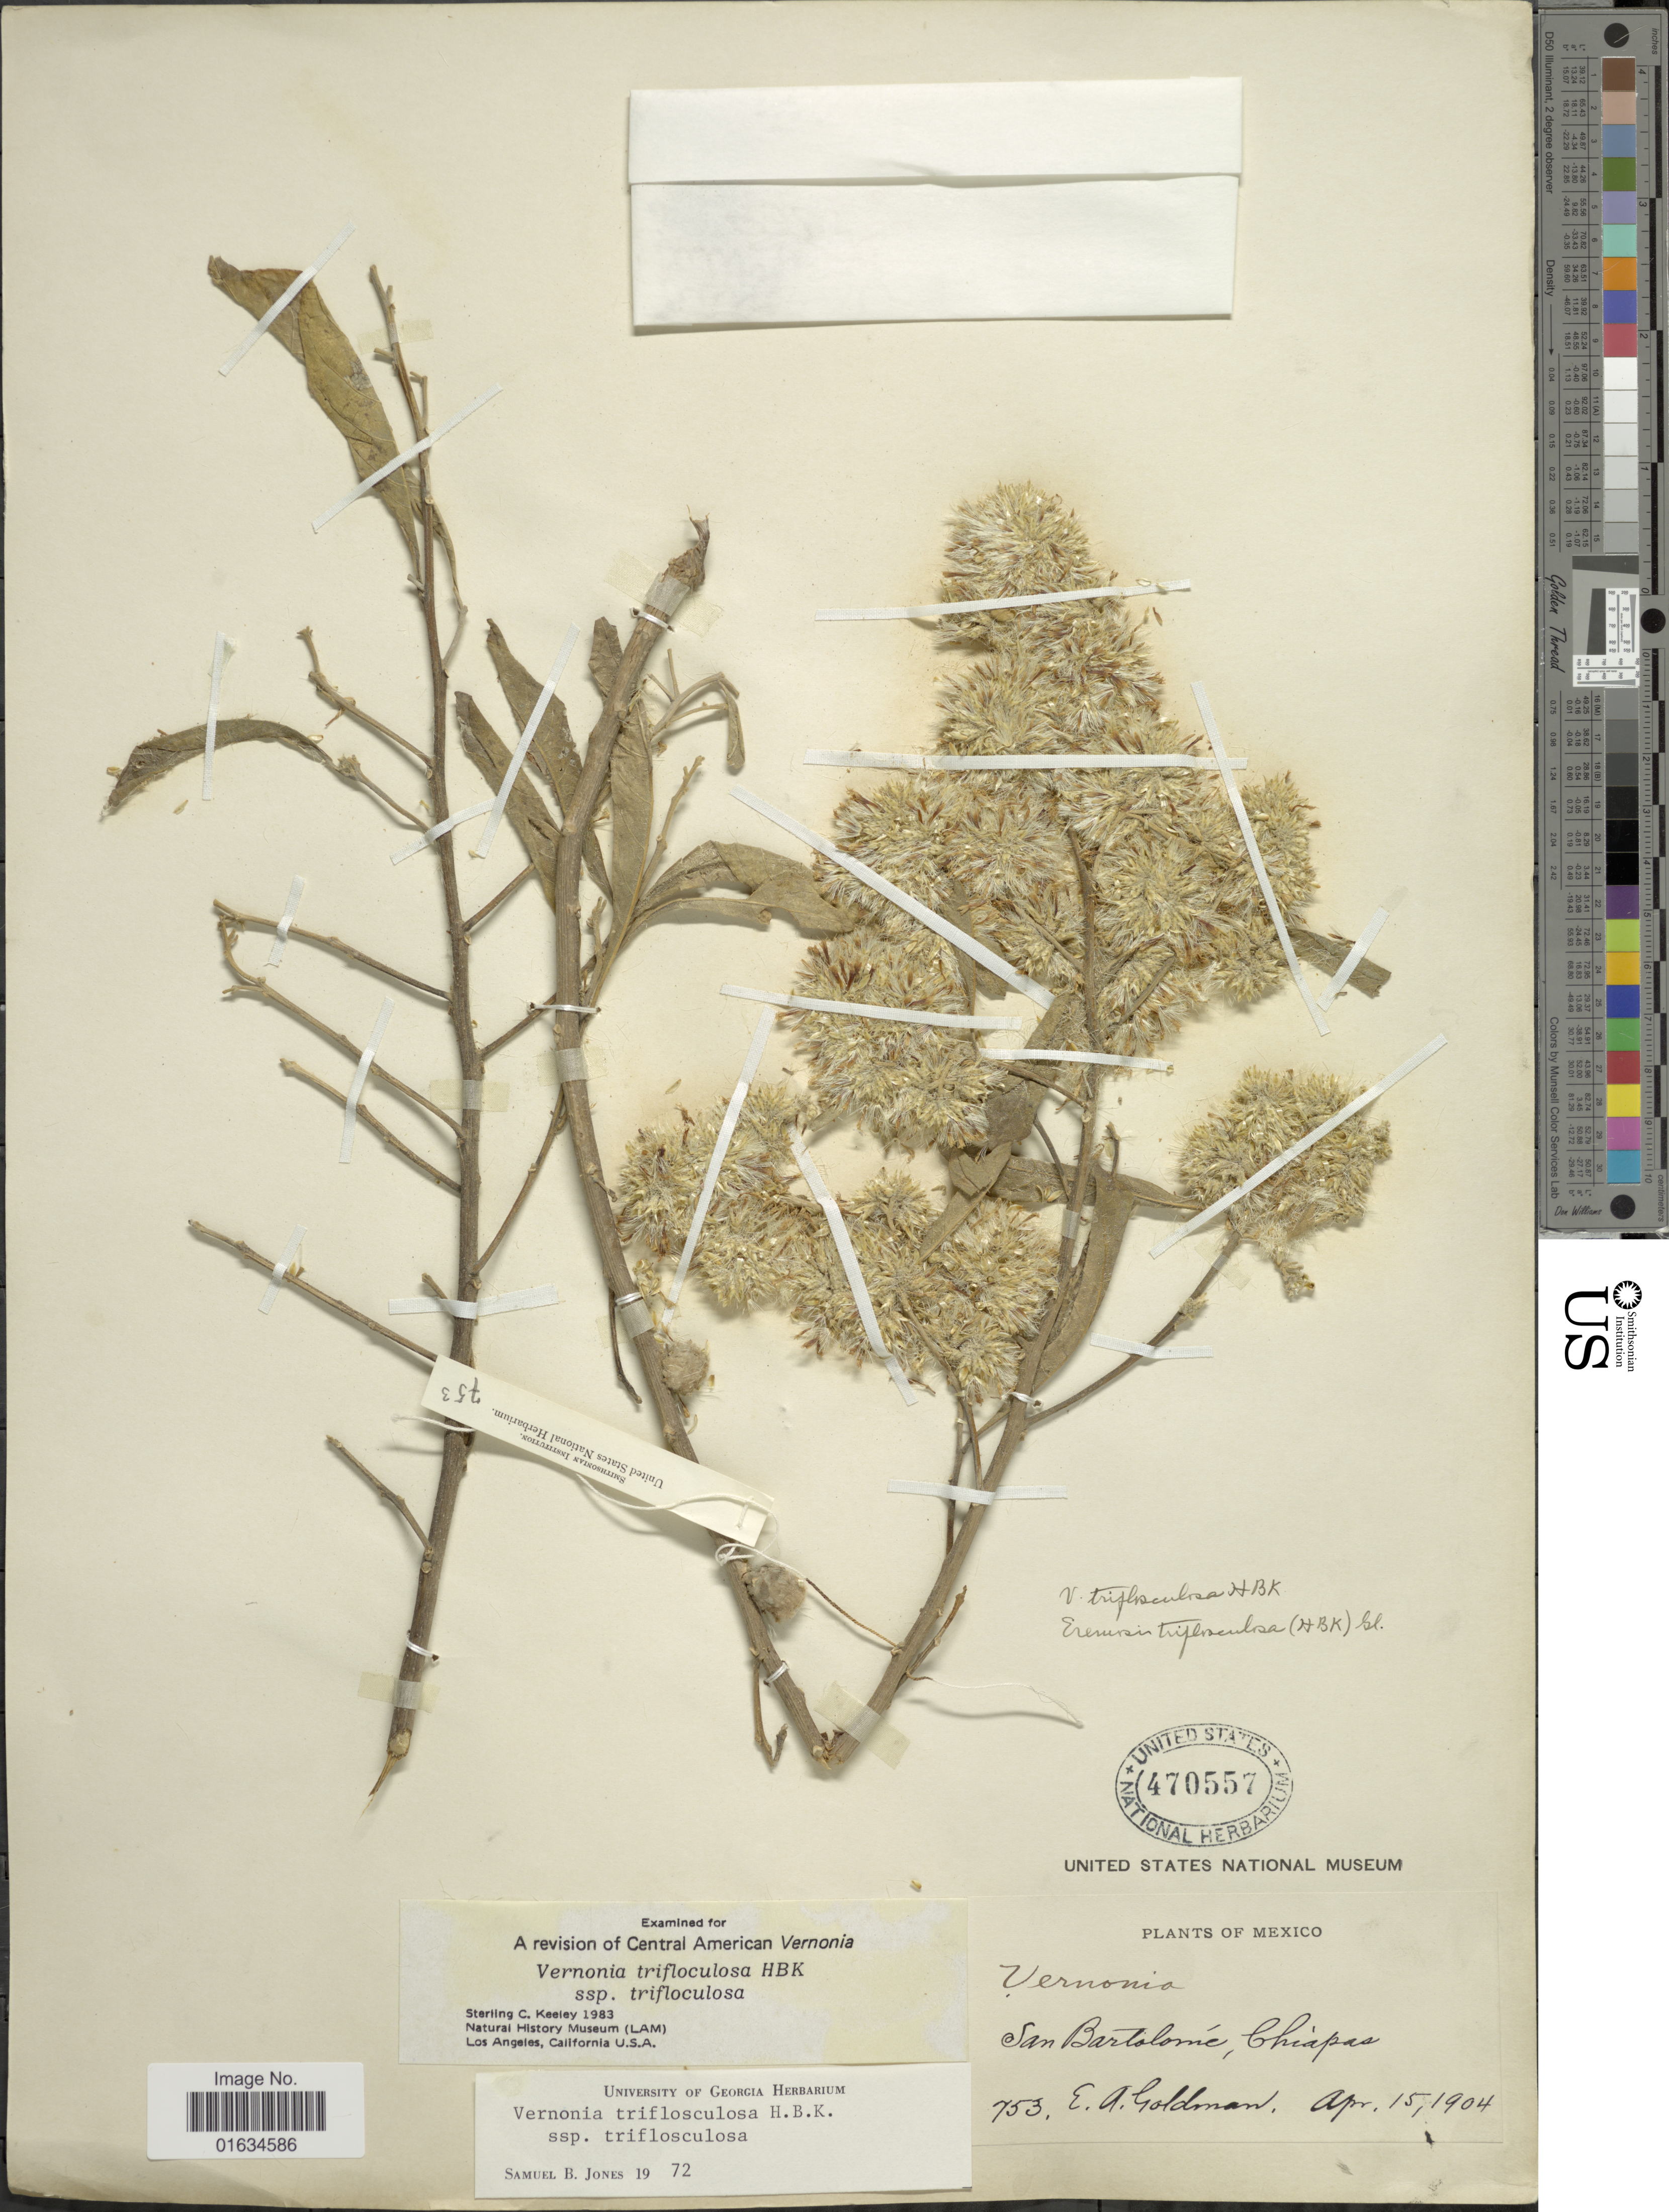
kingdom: Plantae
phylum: Tracheophyta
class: Magnoliopsida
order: Asterales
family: Asteraceae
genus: Eremosis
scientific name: Eremosis triflosculosa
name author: (Kunth) Gleason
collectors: E. A. Goldman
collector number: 753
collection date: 1904-04-15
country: Mexico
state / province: Chiapas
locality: San Bartolome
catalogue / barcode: US 470557